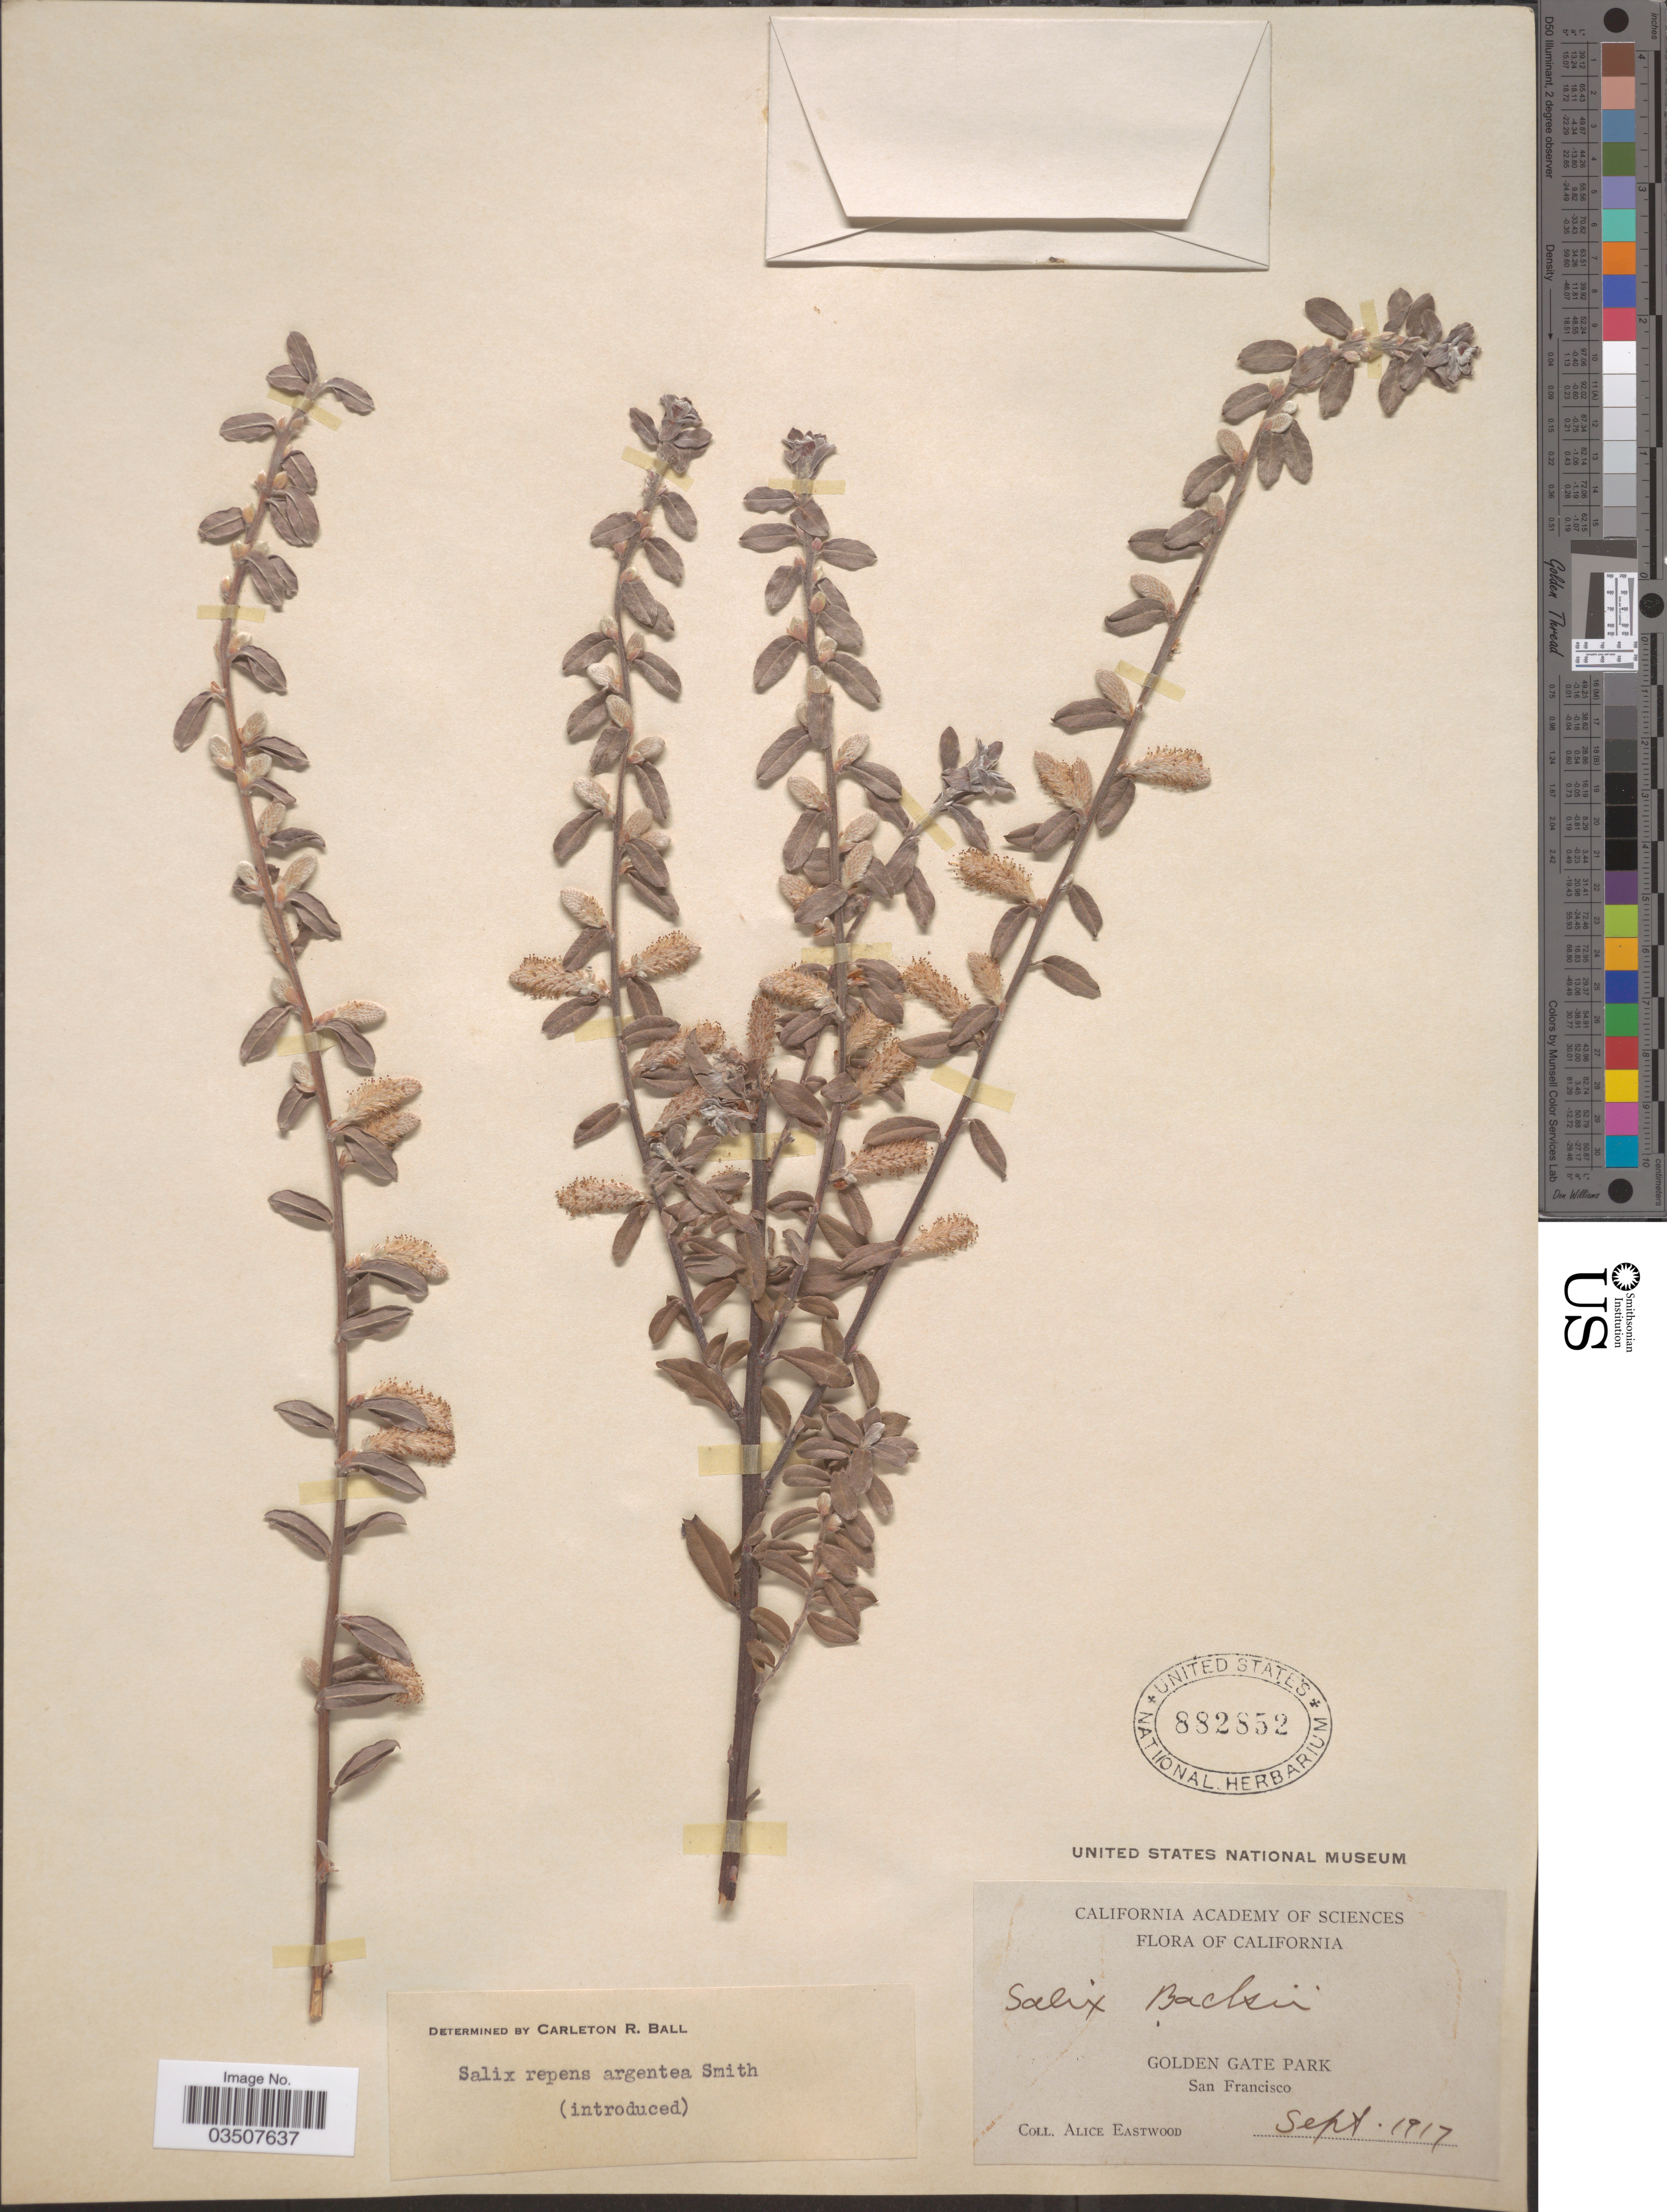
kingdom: Plantae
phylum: Tracheophyta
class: Magnoliopsida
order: Malpighiales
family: Salicaceae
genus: Salix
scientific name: Salix repens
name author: L.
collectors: A. Eastwood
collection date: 1917-09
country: United States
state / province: California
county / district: San Francisco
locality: Golden State Park. San Francisco.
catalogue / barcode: US 882852